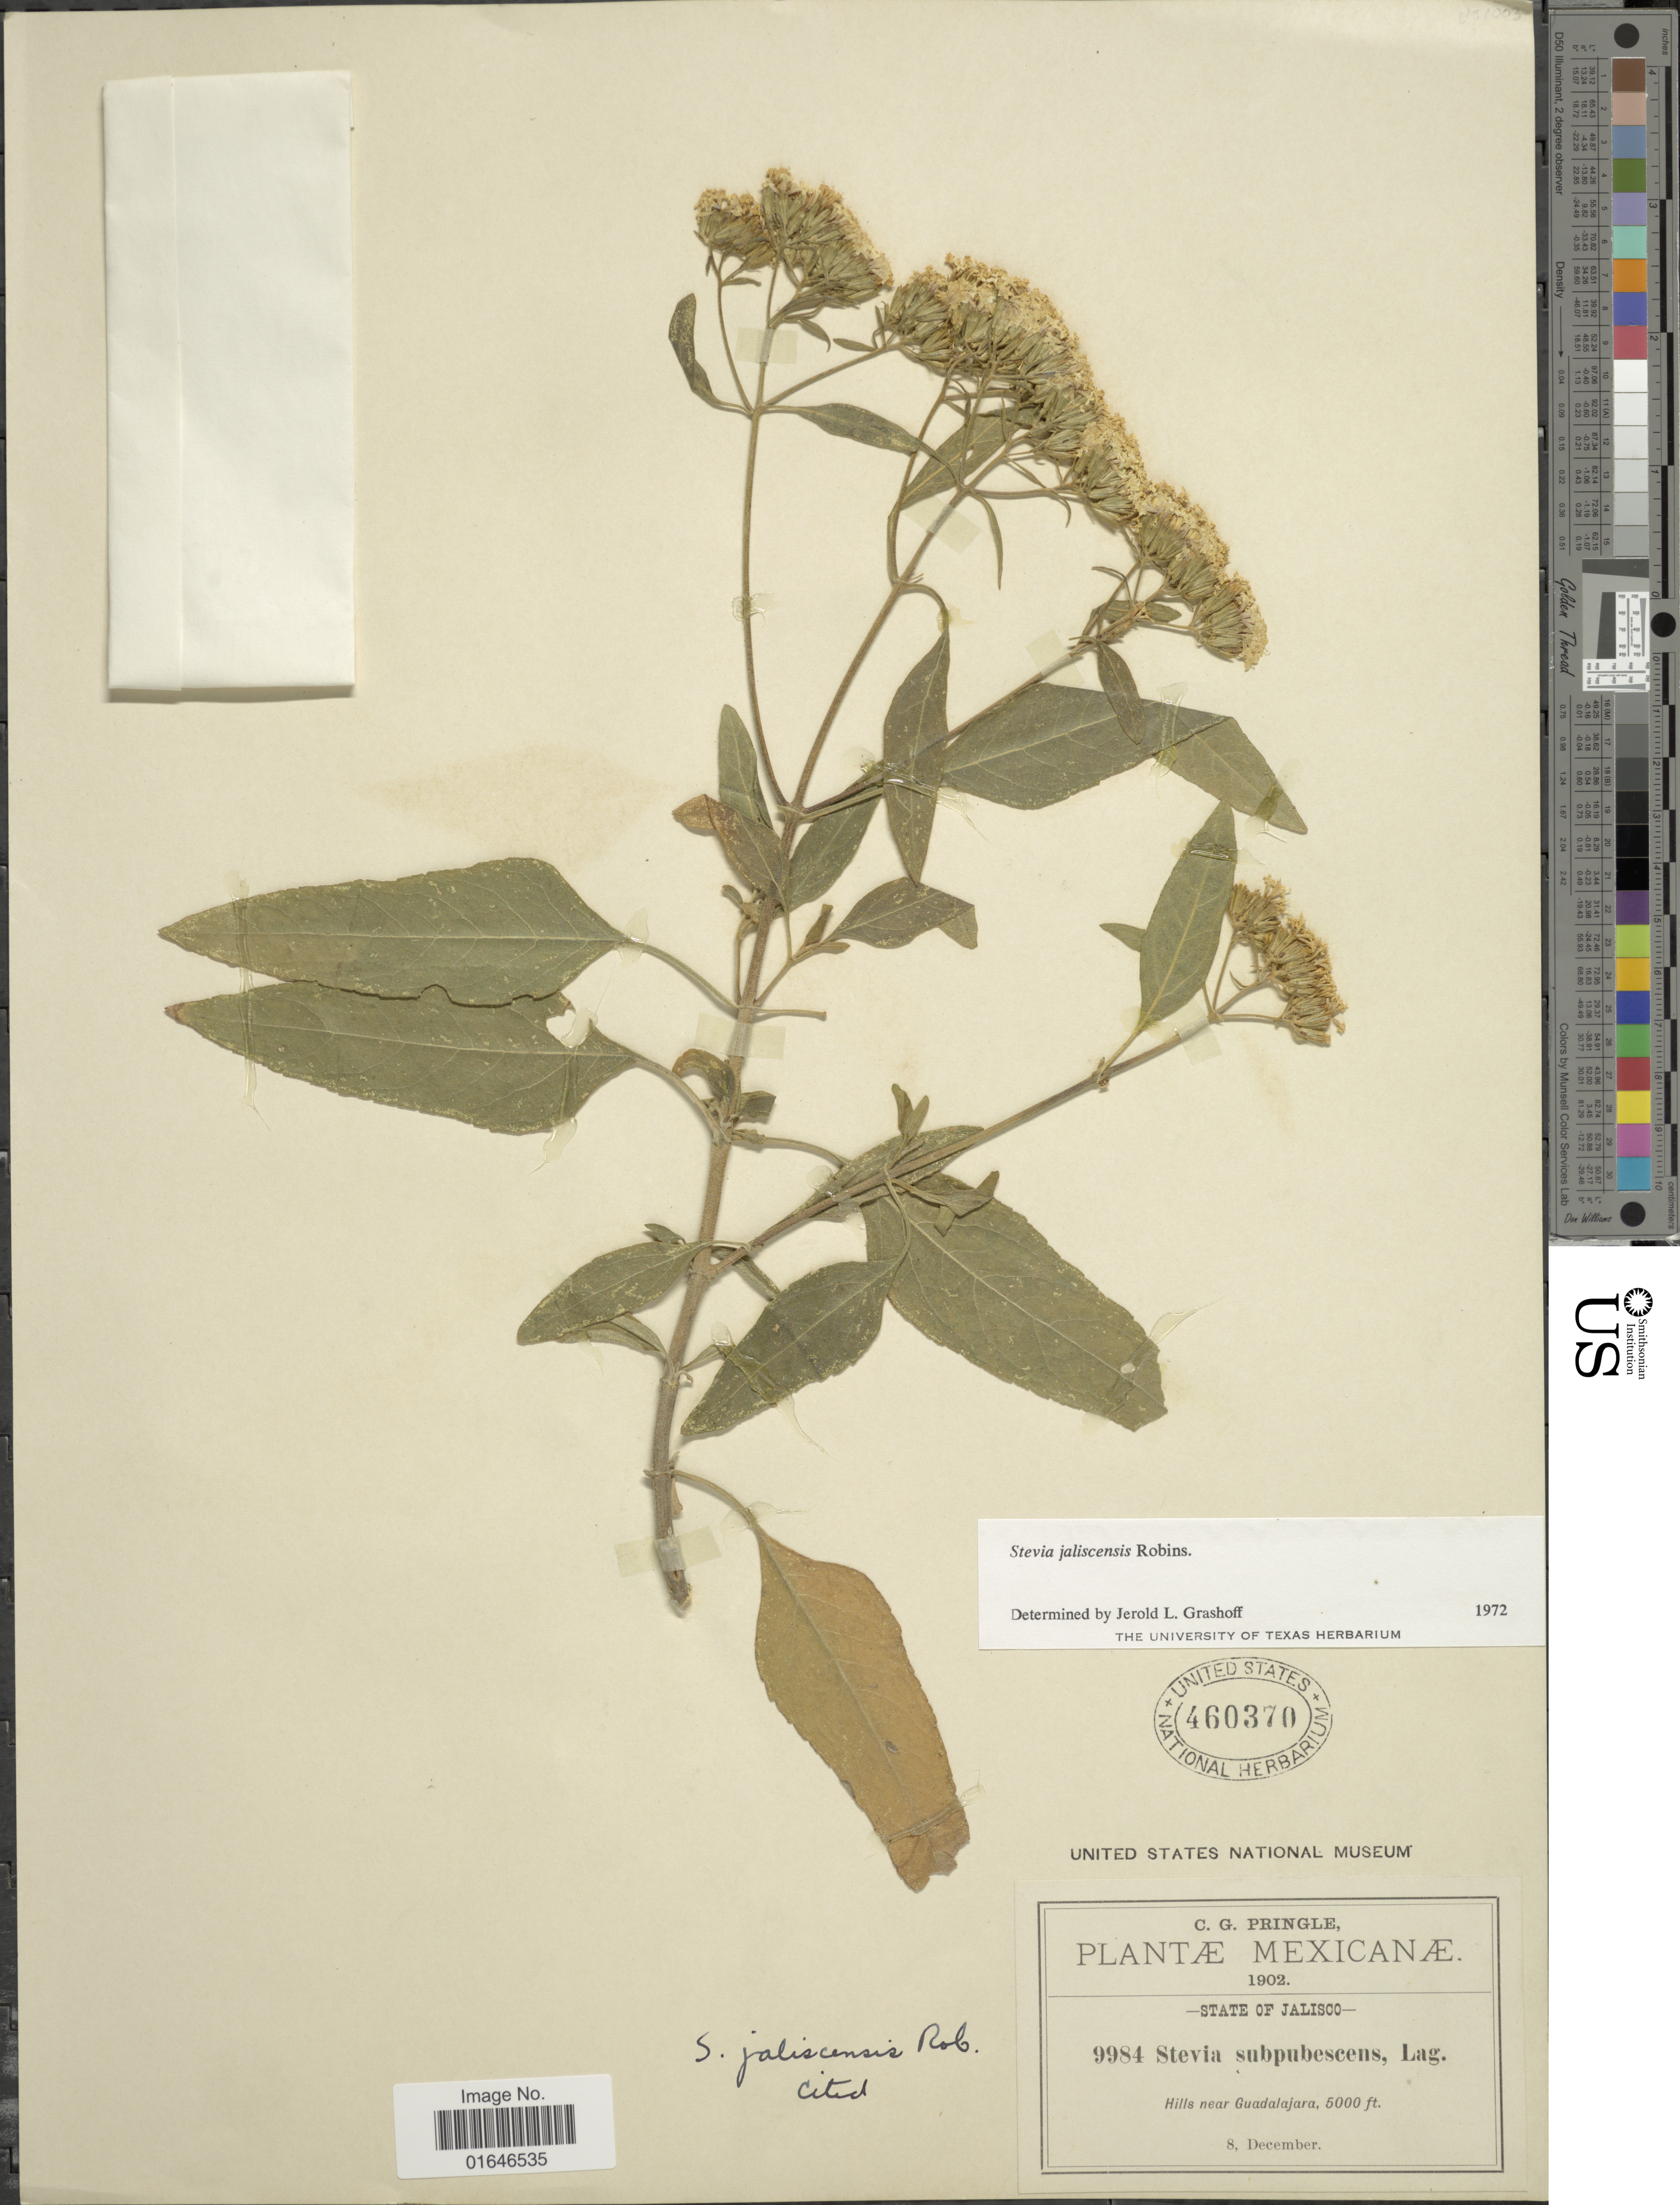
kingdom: Plantae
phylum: Tracheophyta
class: Magnoliopsida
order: Asterales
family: Asteraceae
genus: Stevia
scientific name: Stevia jaliscensis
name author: B.L. Rob.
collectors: C. G. Pringle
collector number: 9984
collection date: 1902-12-08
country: Mexico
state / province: Jalisco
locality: State of Jalisco, Hills near Guadalajara.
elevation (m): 1524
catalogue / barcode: US 460370